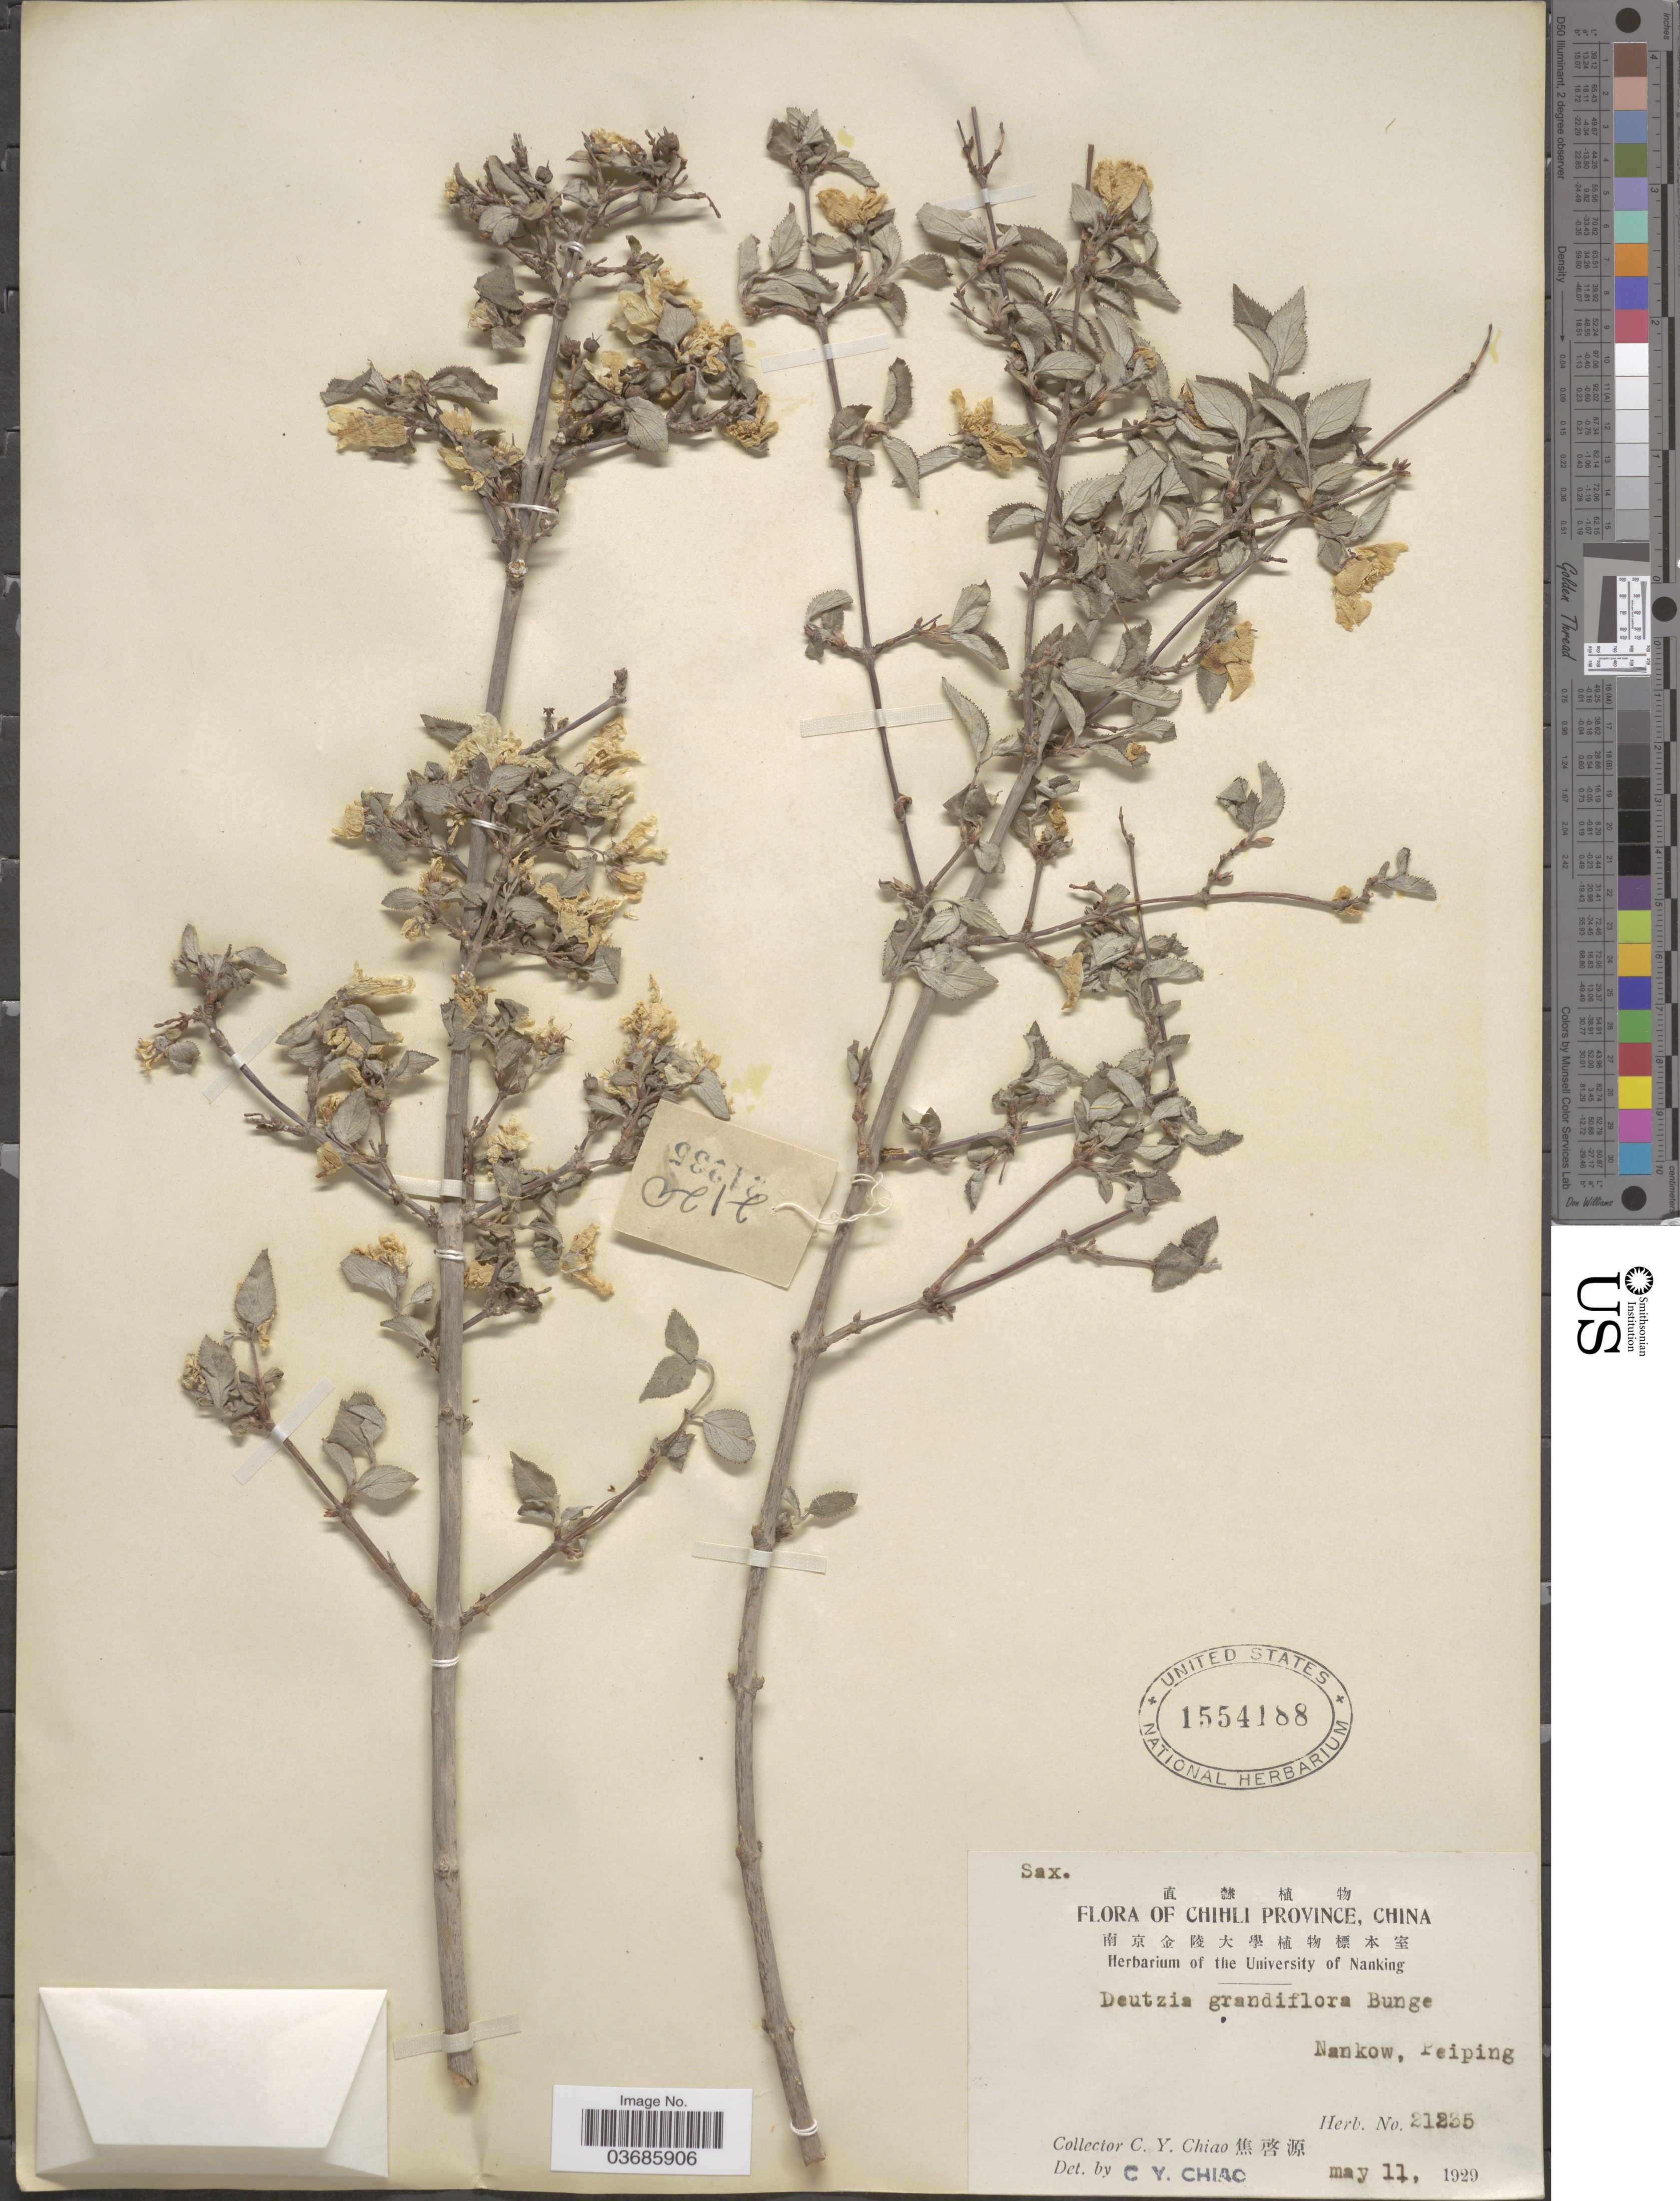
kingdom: Plantae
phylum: Tracheophyta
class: Magnoliopsida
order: Cornales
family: Hydrangeaceae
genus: Deutzia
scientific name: Deutzia grandiflora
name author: Bunge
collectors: C. Y. Chiao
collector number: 21235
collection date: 1929-05-11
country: China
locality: Chihli Province. Nankow, Peiping.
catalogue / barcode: US 1554188